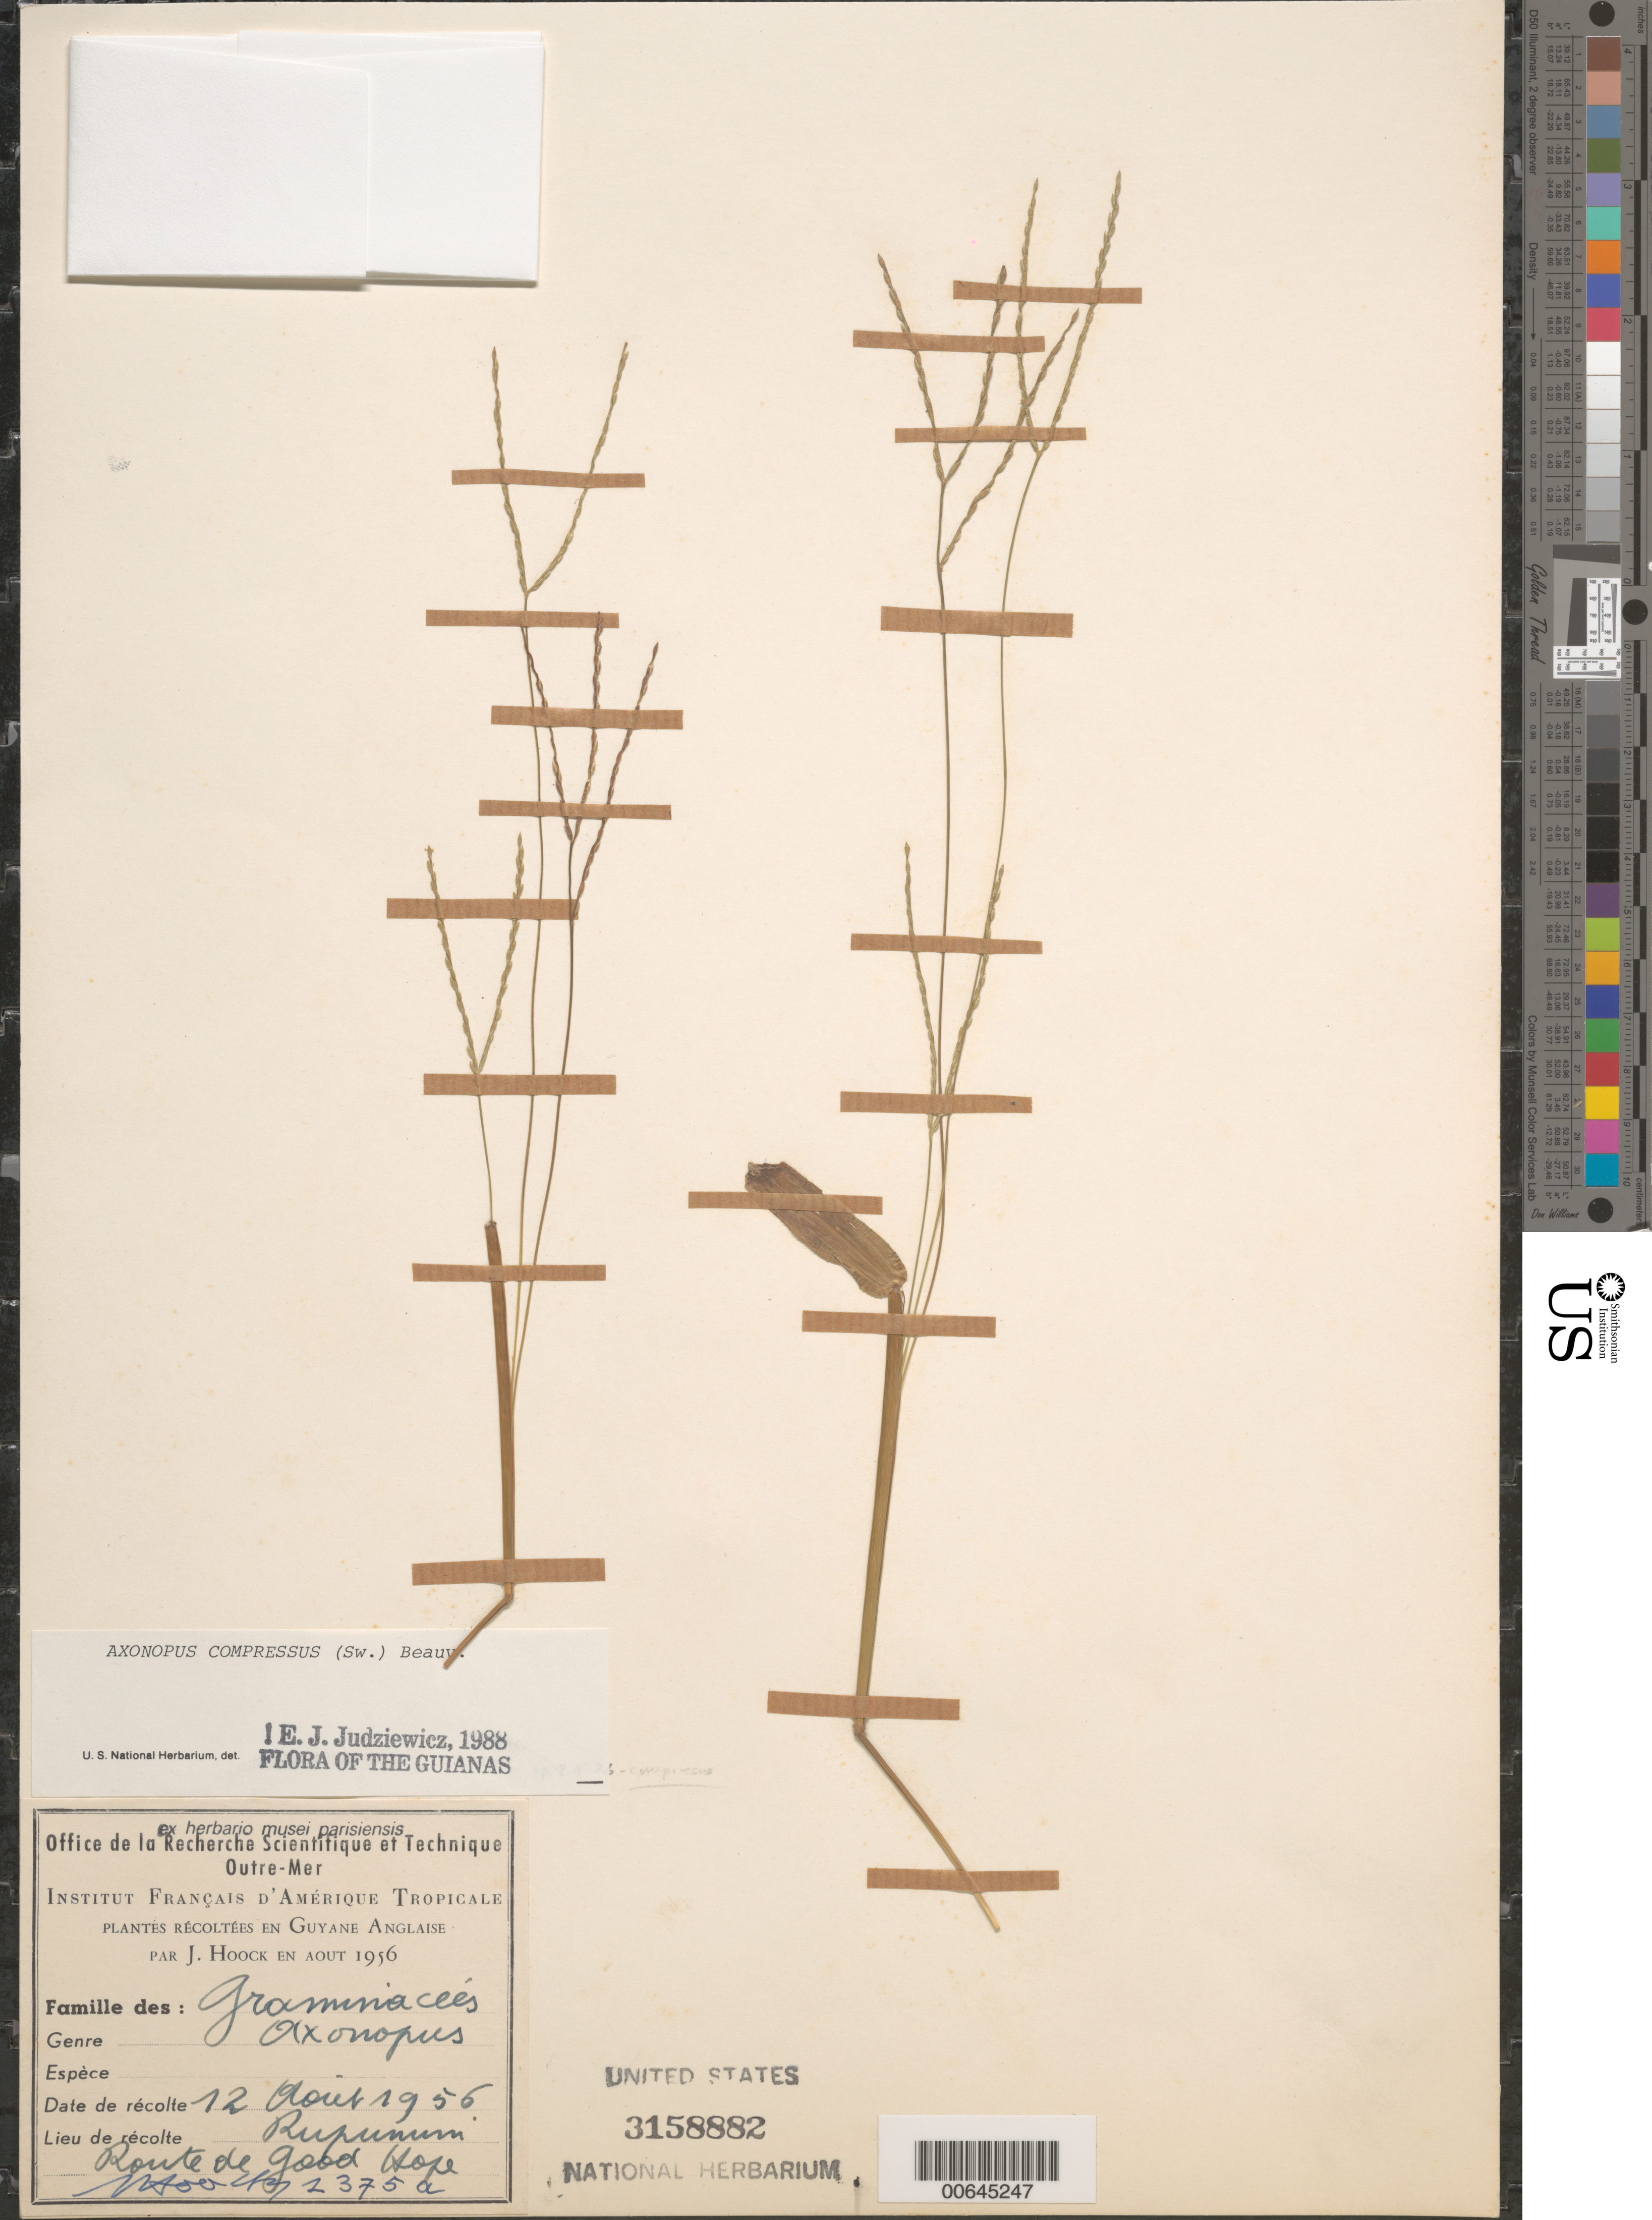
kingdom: Plantae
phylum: Tracheophyta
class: Liliopsida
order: Poales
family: Poaceae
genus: Axonopus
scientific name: Axonopus compressus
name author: (Sw.) P. Beauv.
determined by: Judziewicz, E. J.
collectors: J. Hoock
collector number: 1375 a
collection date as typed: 12-Aug-56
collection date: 1956-08-12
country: Guyana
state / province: U. Takutu-U. Essequibo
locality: Rupununi, Route de Good Hope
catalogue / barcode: US 3158882